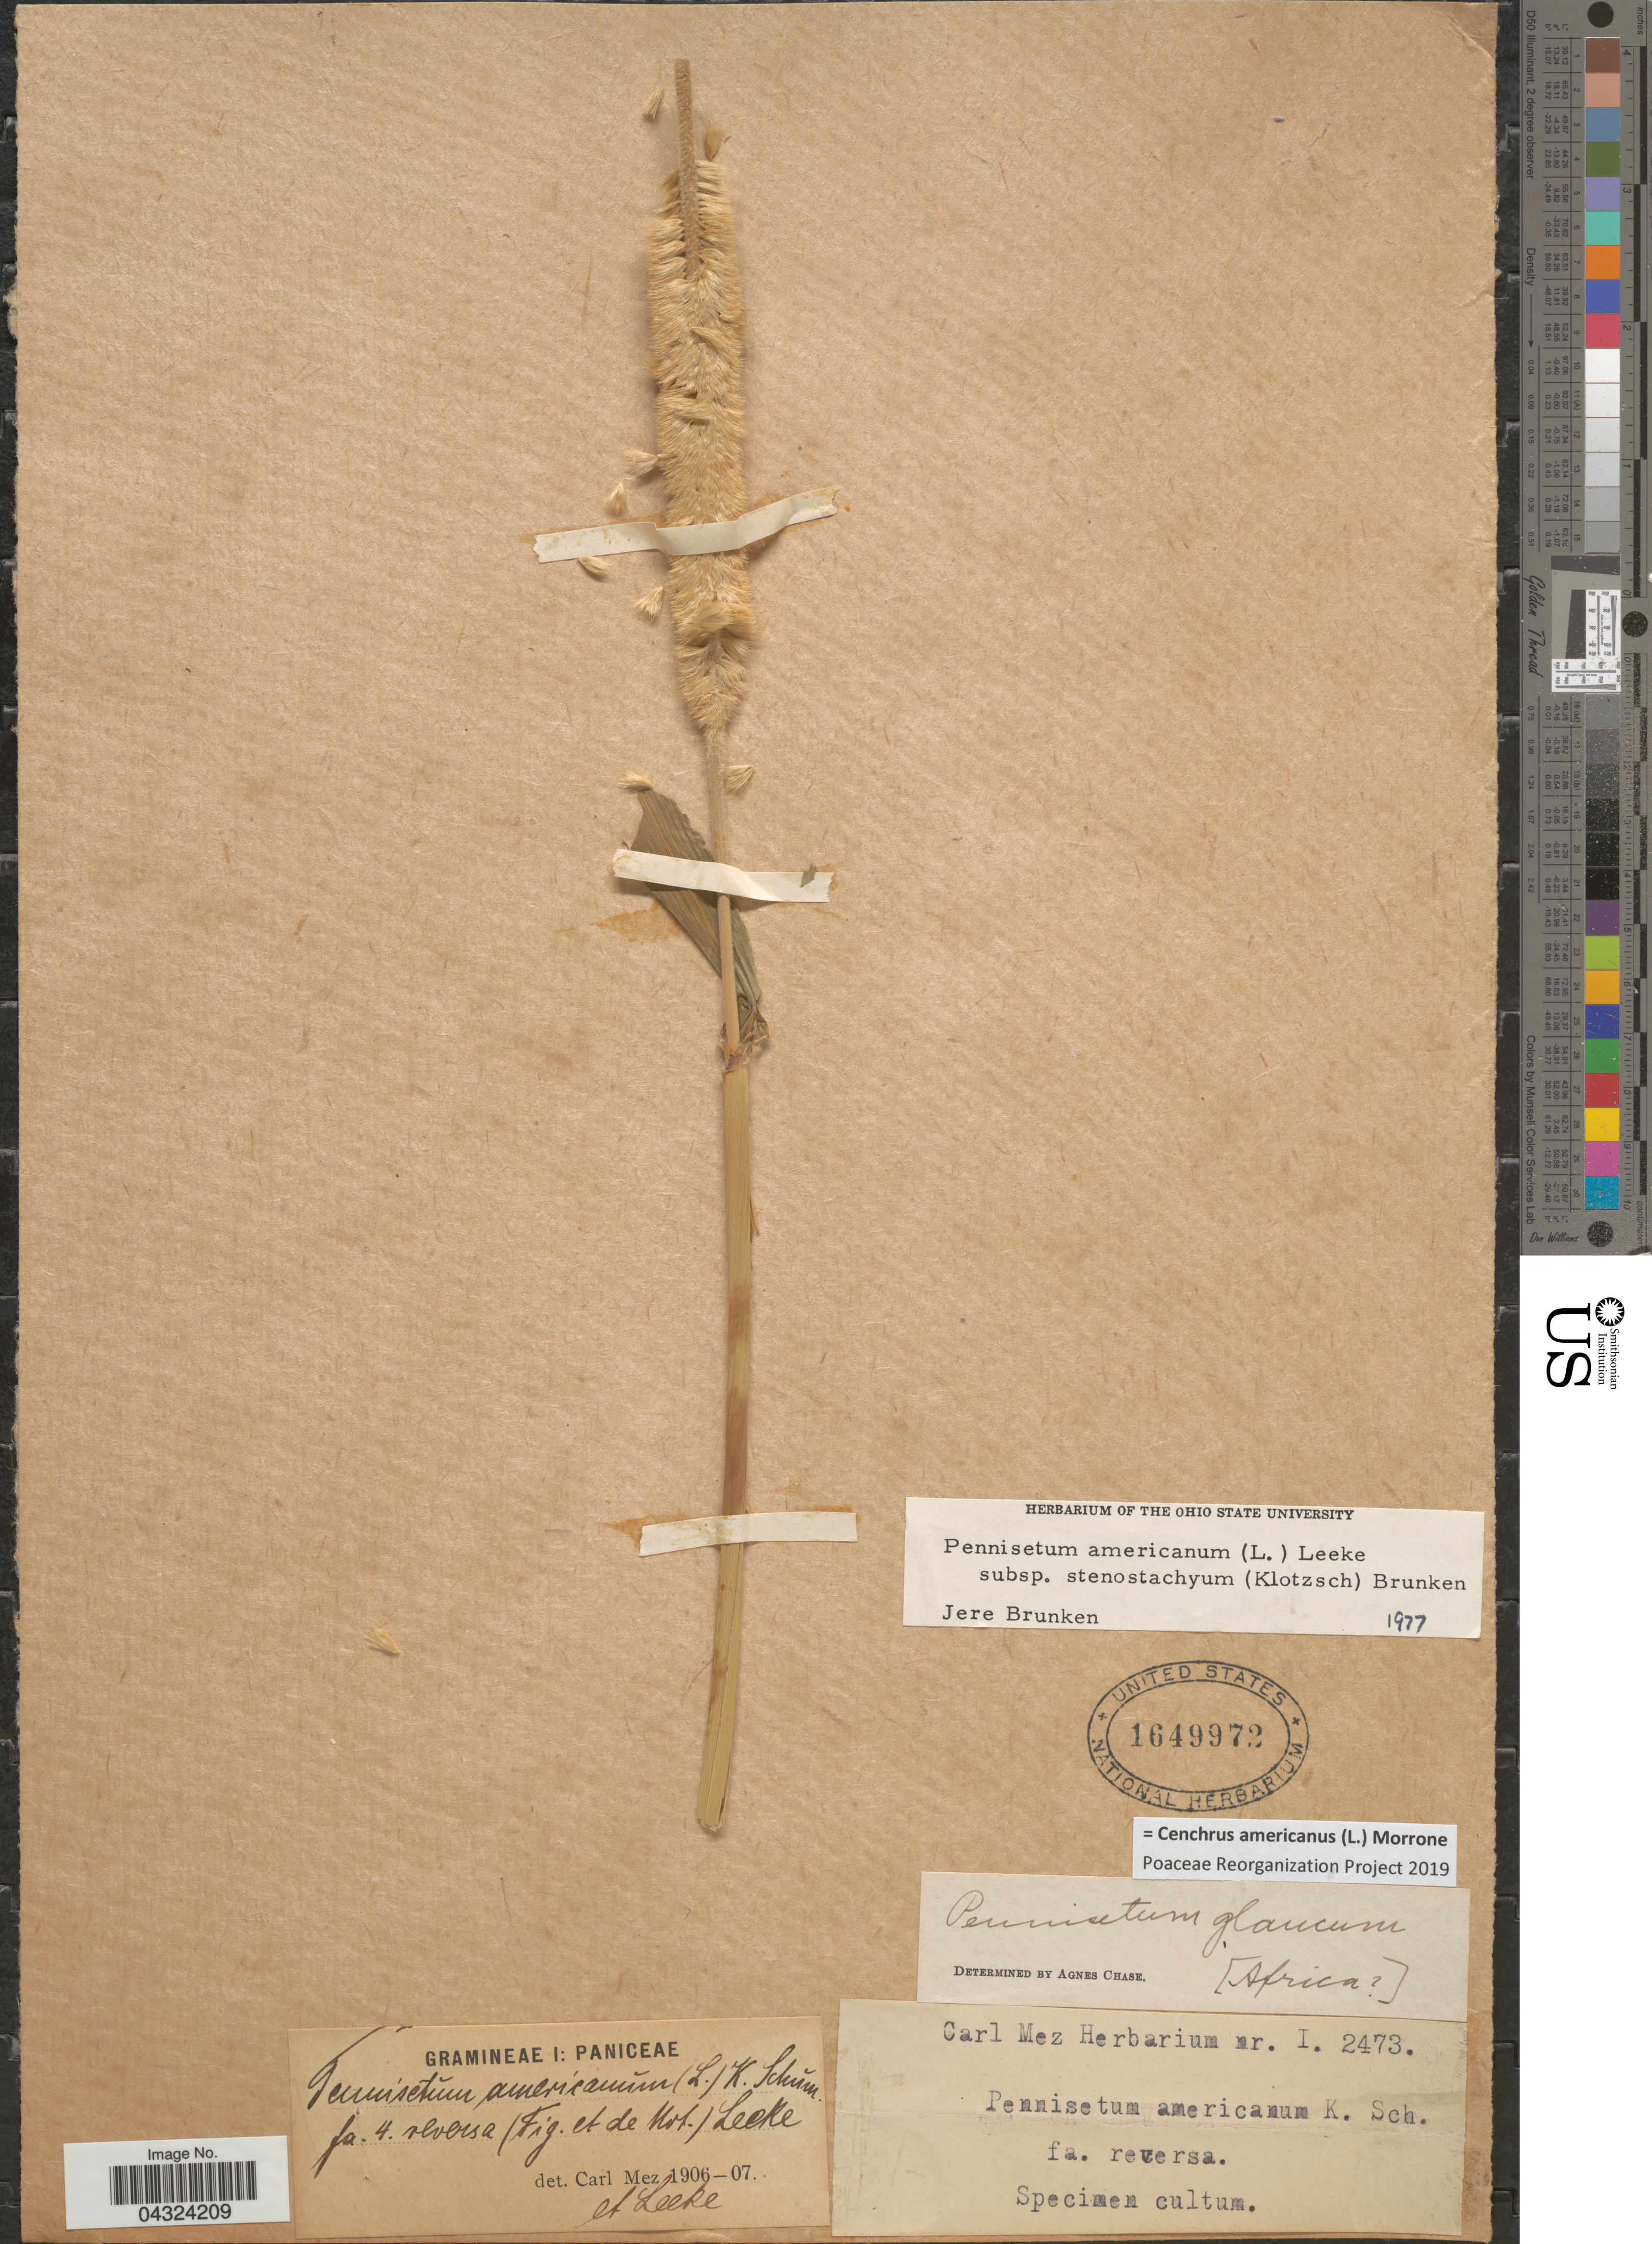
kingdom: Plantae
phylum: Tracheophyta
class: Liliopsida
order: Poales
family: Poaceae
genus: Cenchrus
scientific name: Cenchrus americanus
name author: (L.) Morrone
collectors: Ex herb. Carl Mez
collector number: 2473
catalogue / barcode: US 1649972